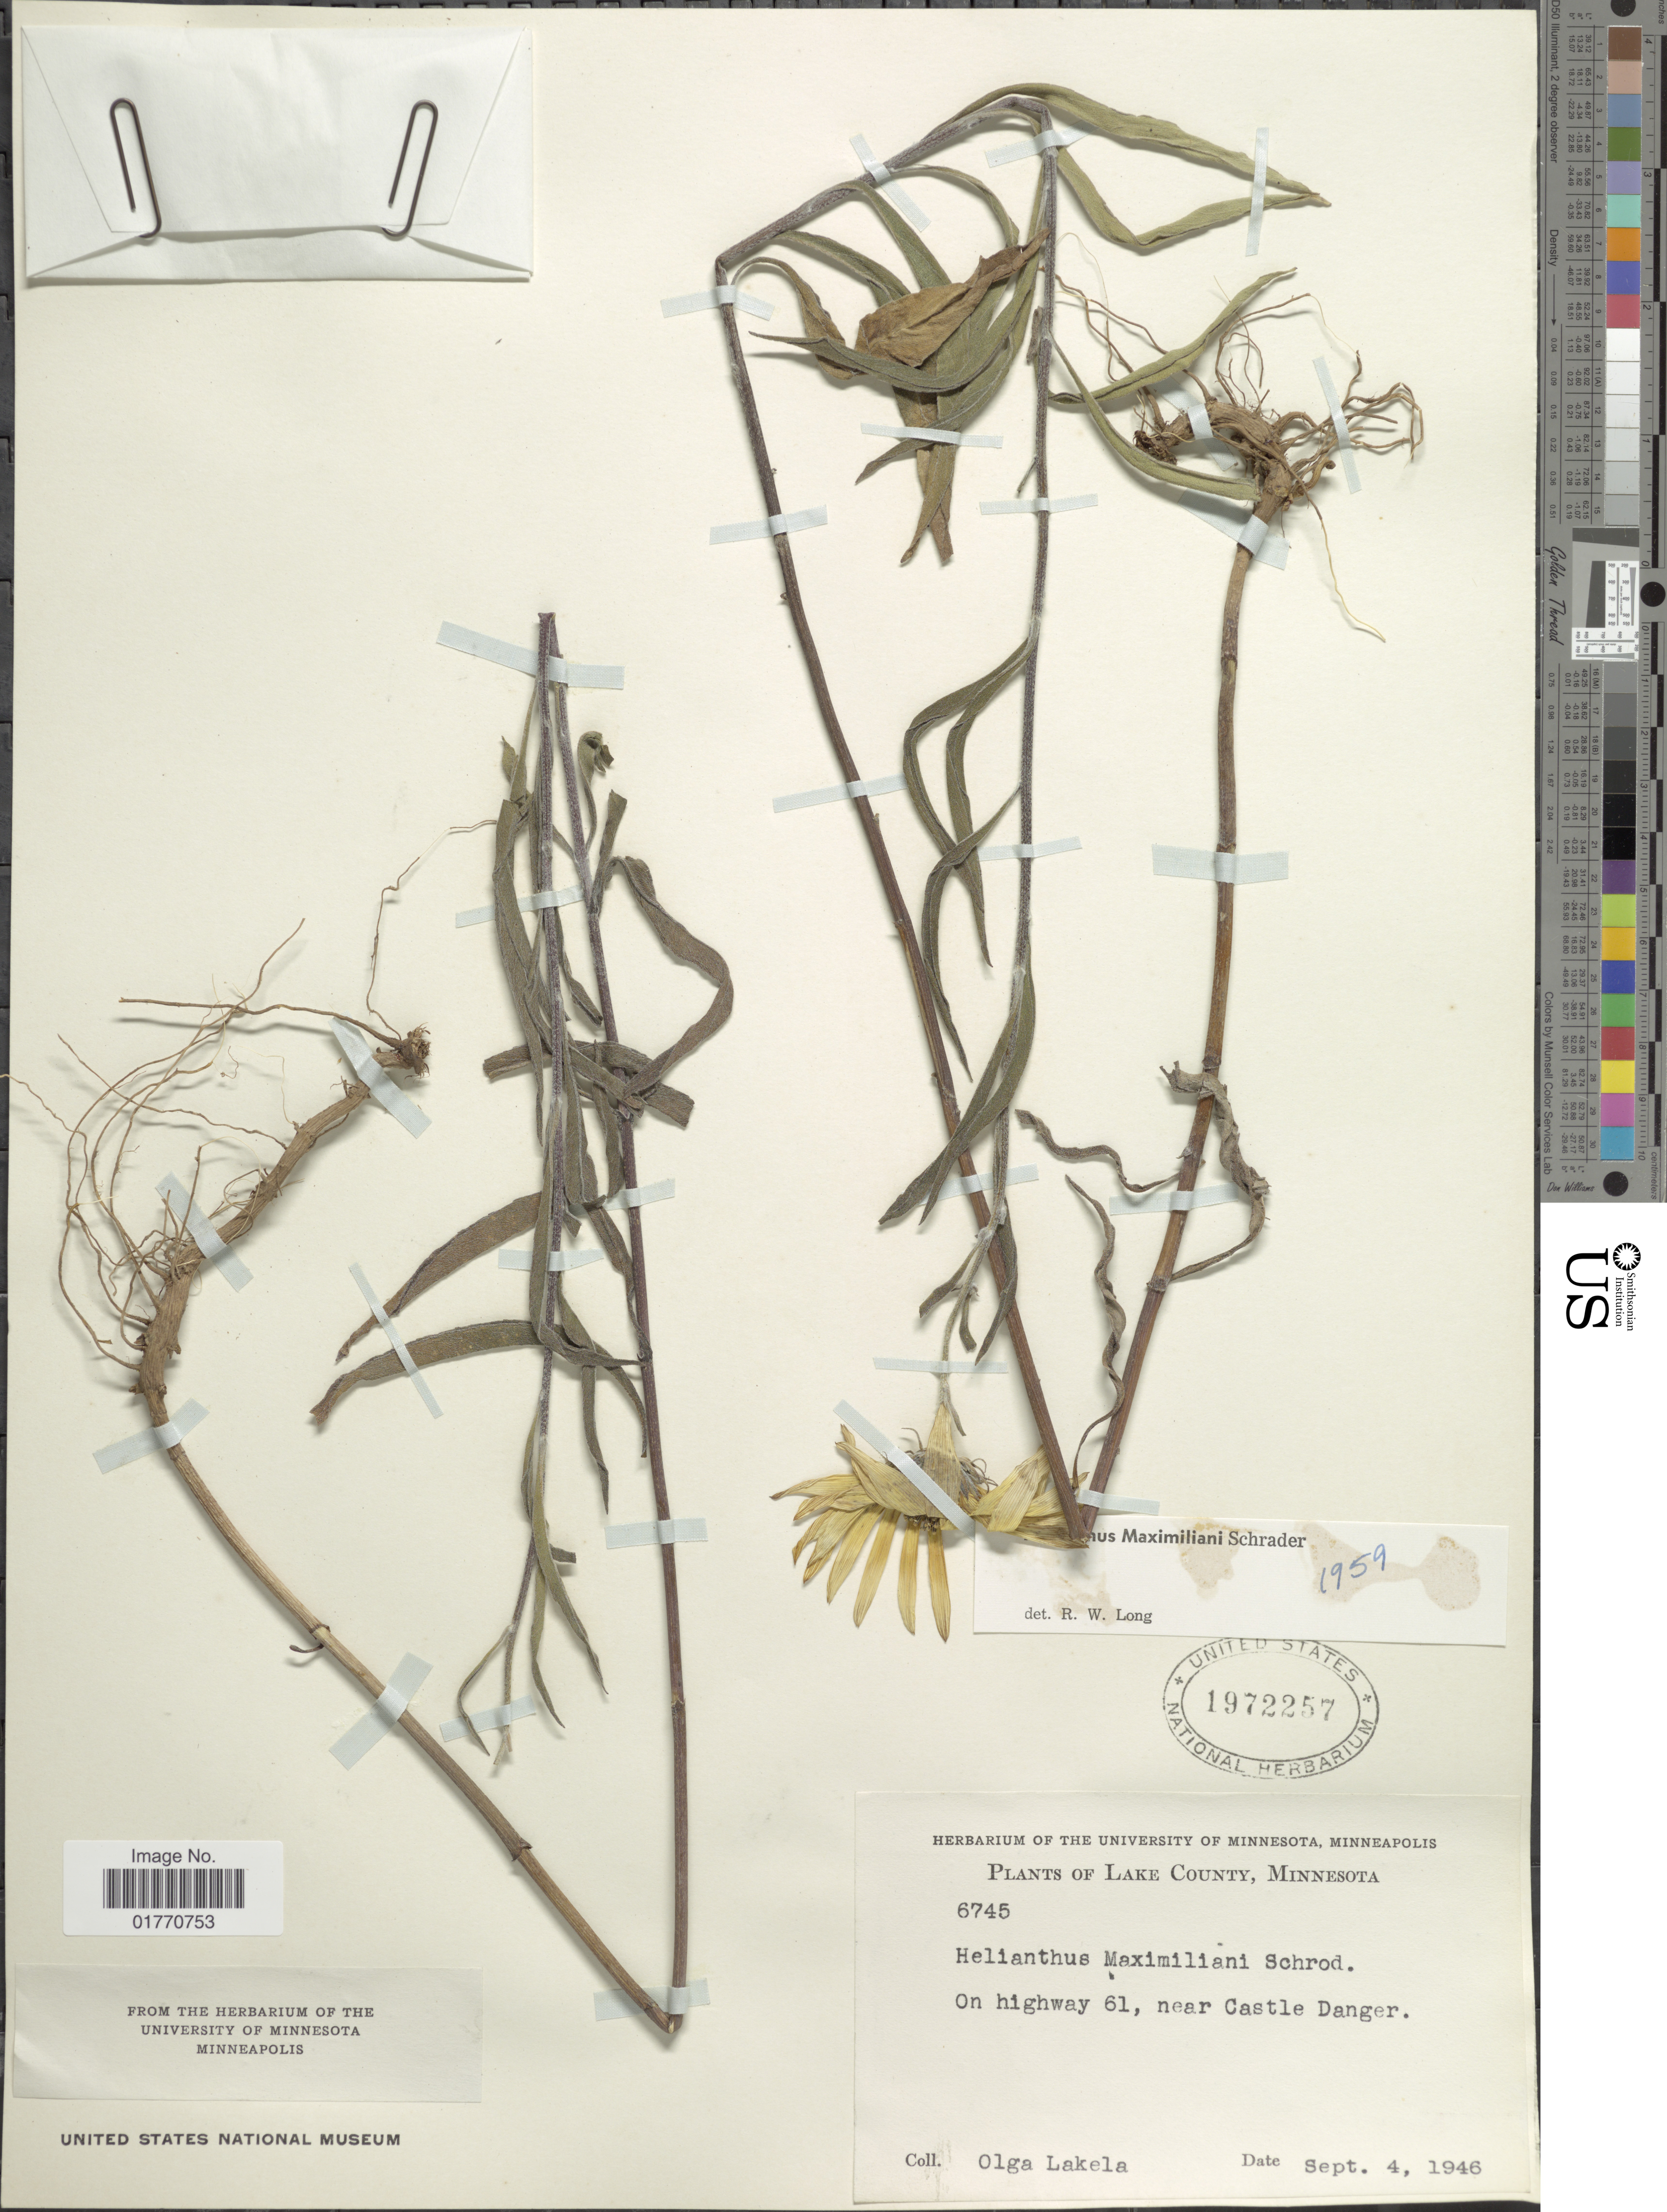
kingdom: Plantae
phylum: Tracheophyta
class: Magnoliopsida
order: Asterales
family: Asteraceae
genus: Helianthus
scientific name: Helianthus maximiliani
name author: Schrad.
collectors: O. K. Lakela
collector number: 6745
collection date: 1946-09-04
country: United States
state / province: Minnesota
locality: Lake County, on highway 61, near Castle Danger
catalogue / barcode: US 1972257